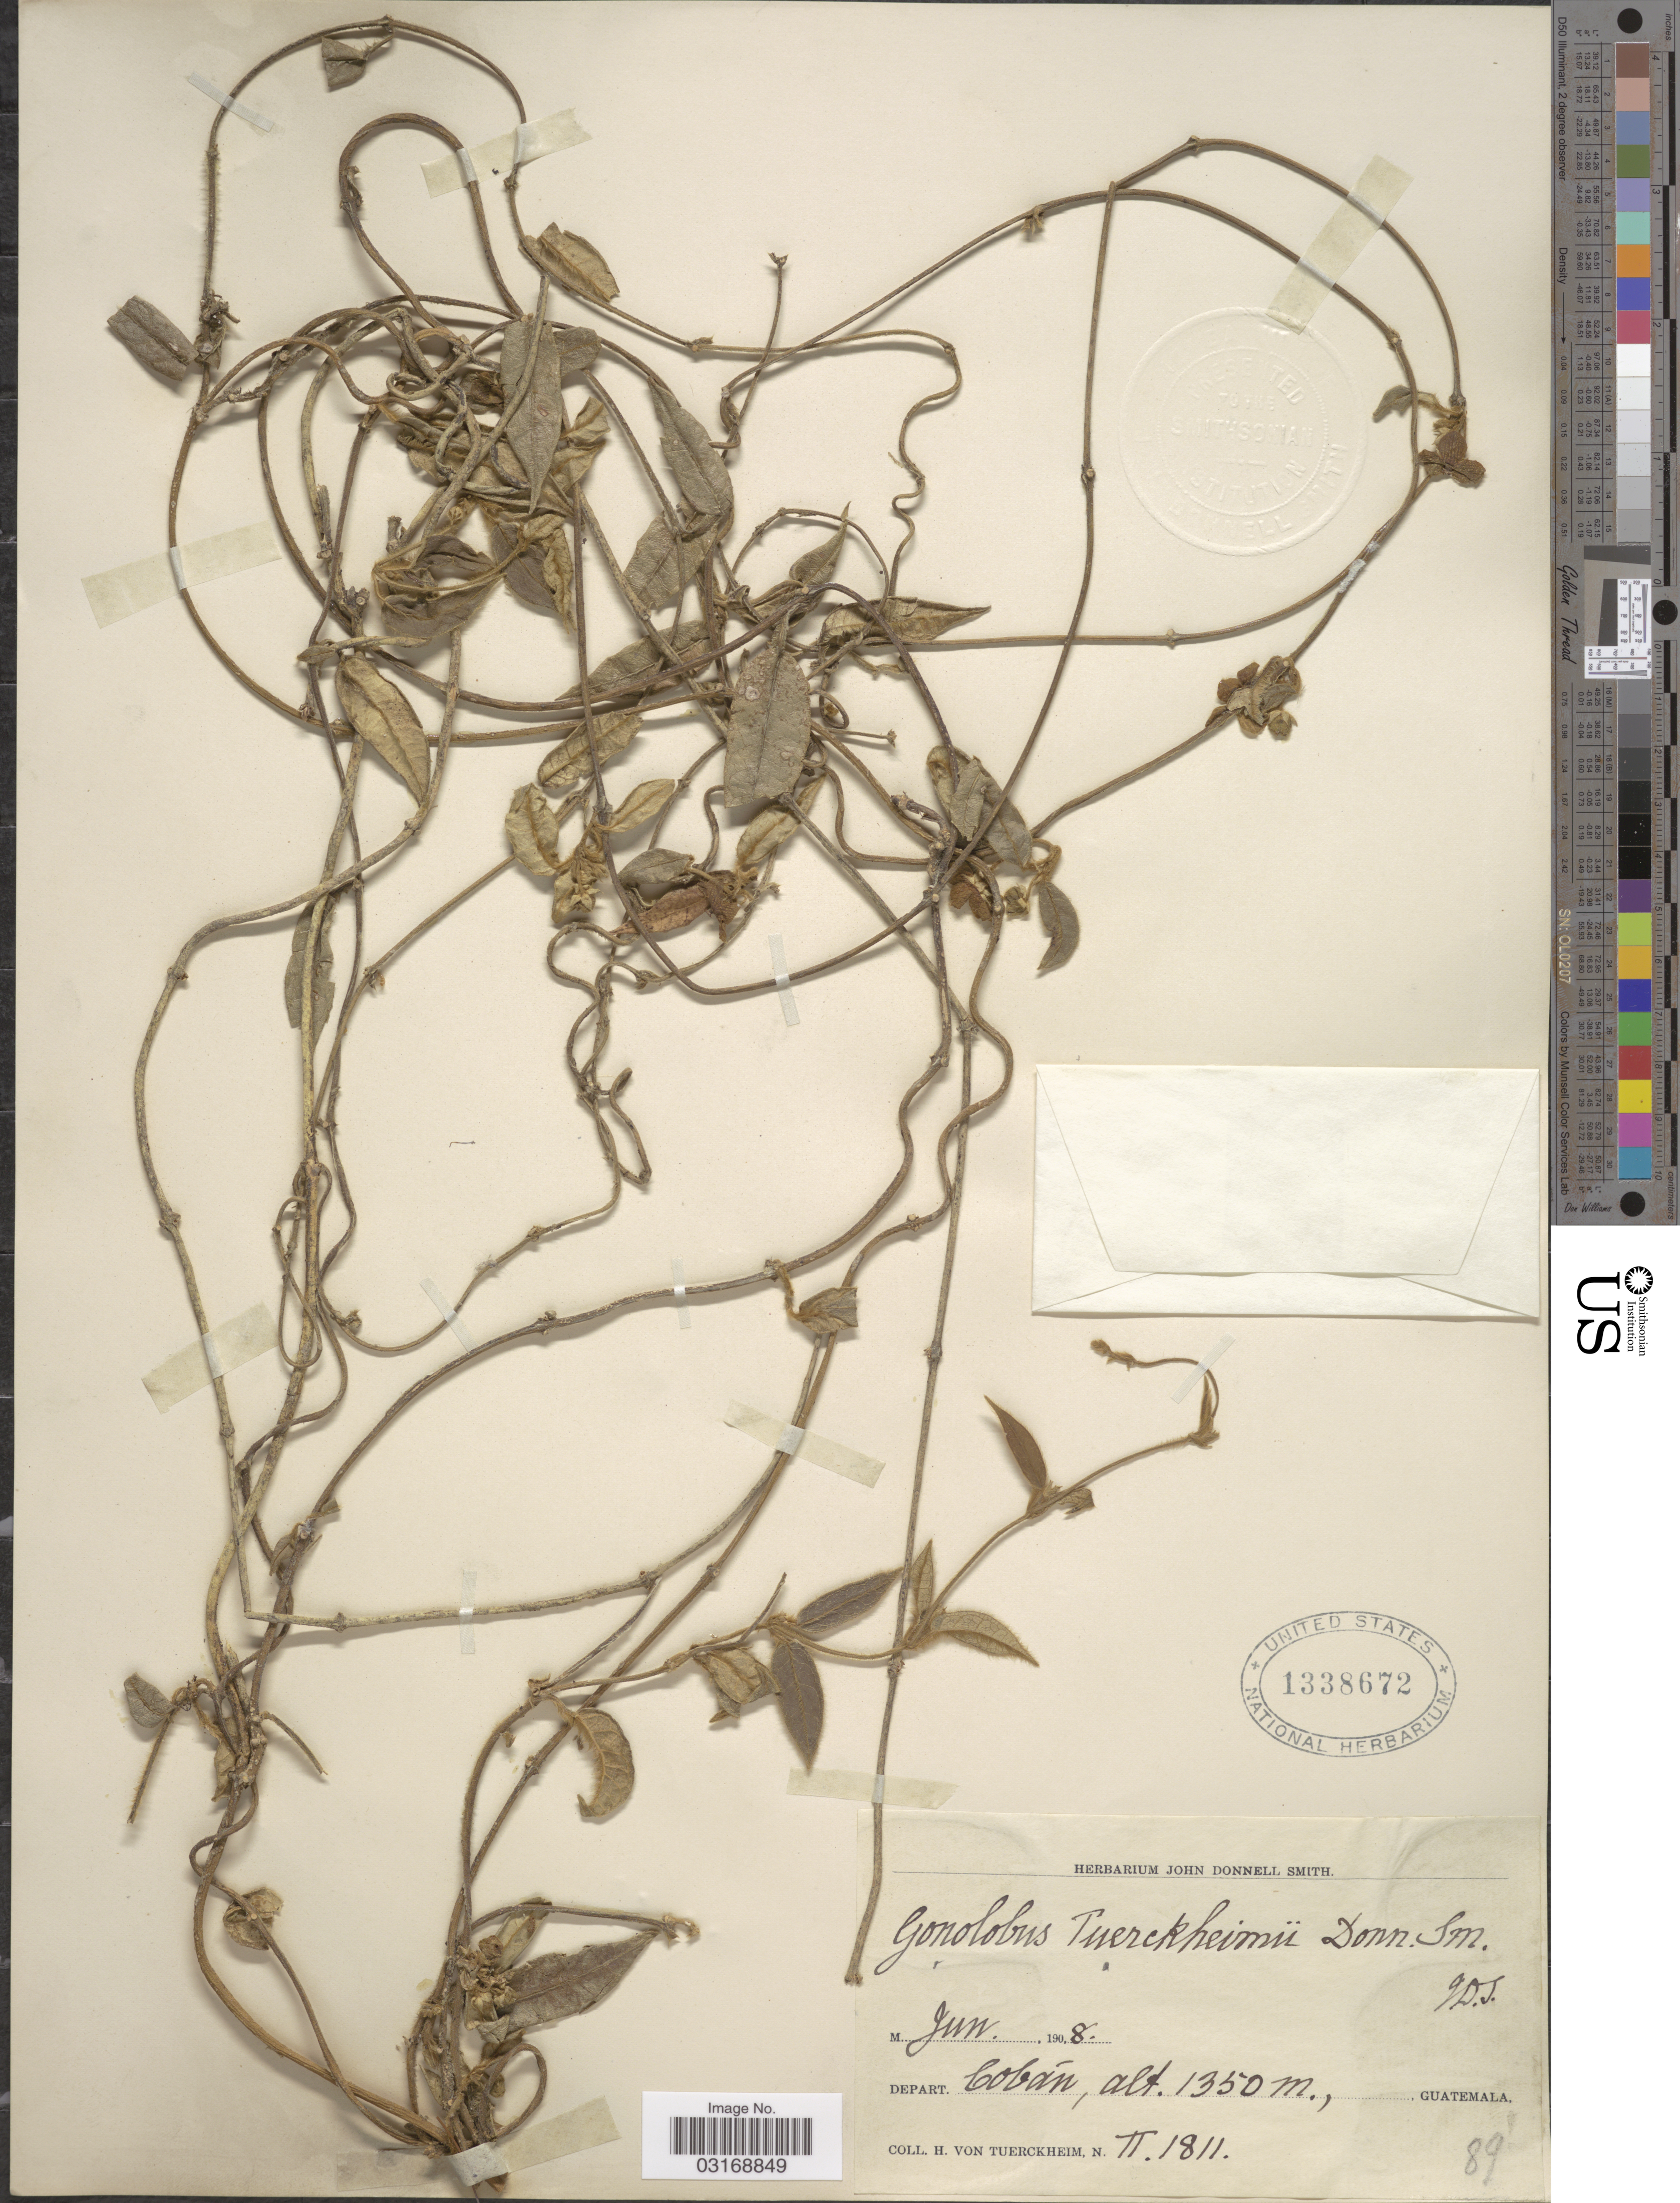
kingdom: Plantae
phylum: Tracheophyta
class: Magnoliopsida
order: Gentianales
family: Apocynaceae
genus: Matelea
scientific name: Matelea tuerckheimii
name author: (Donn. Sm.) Woodson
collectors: H. von Tuerckheim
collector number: II1811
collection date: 1908-06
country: Guatemala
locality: Depart. Cobán.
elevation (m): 1350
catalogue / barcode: US 1338672